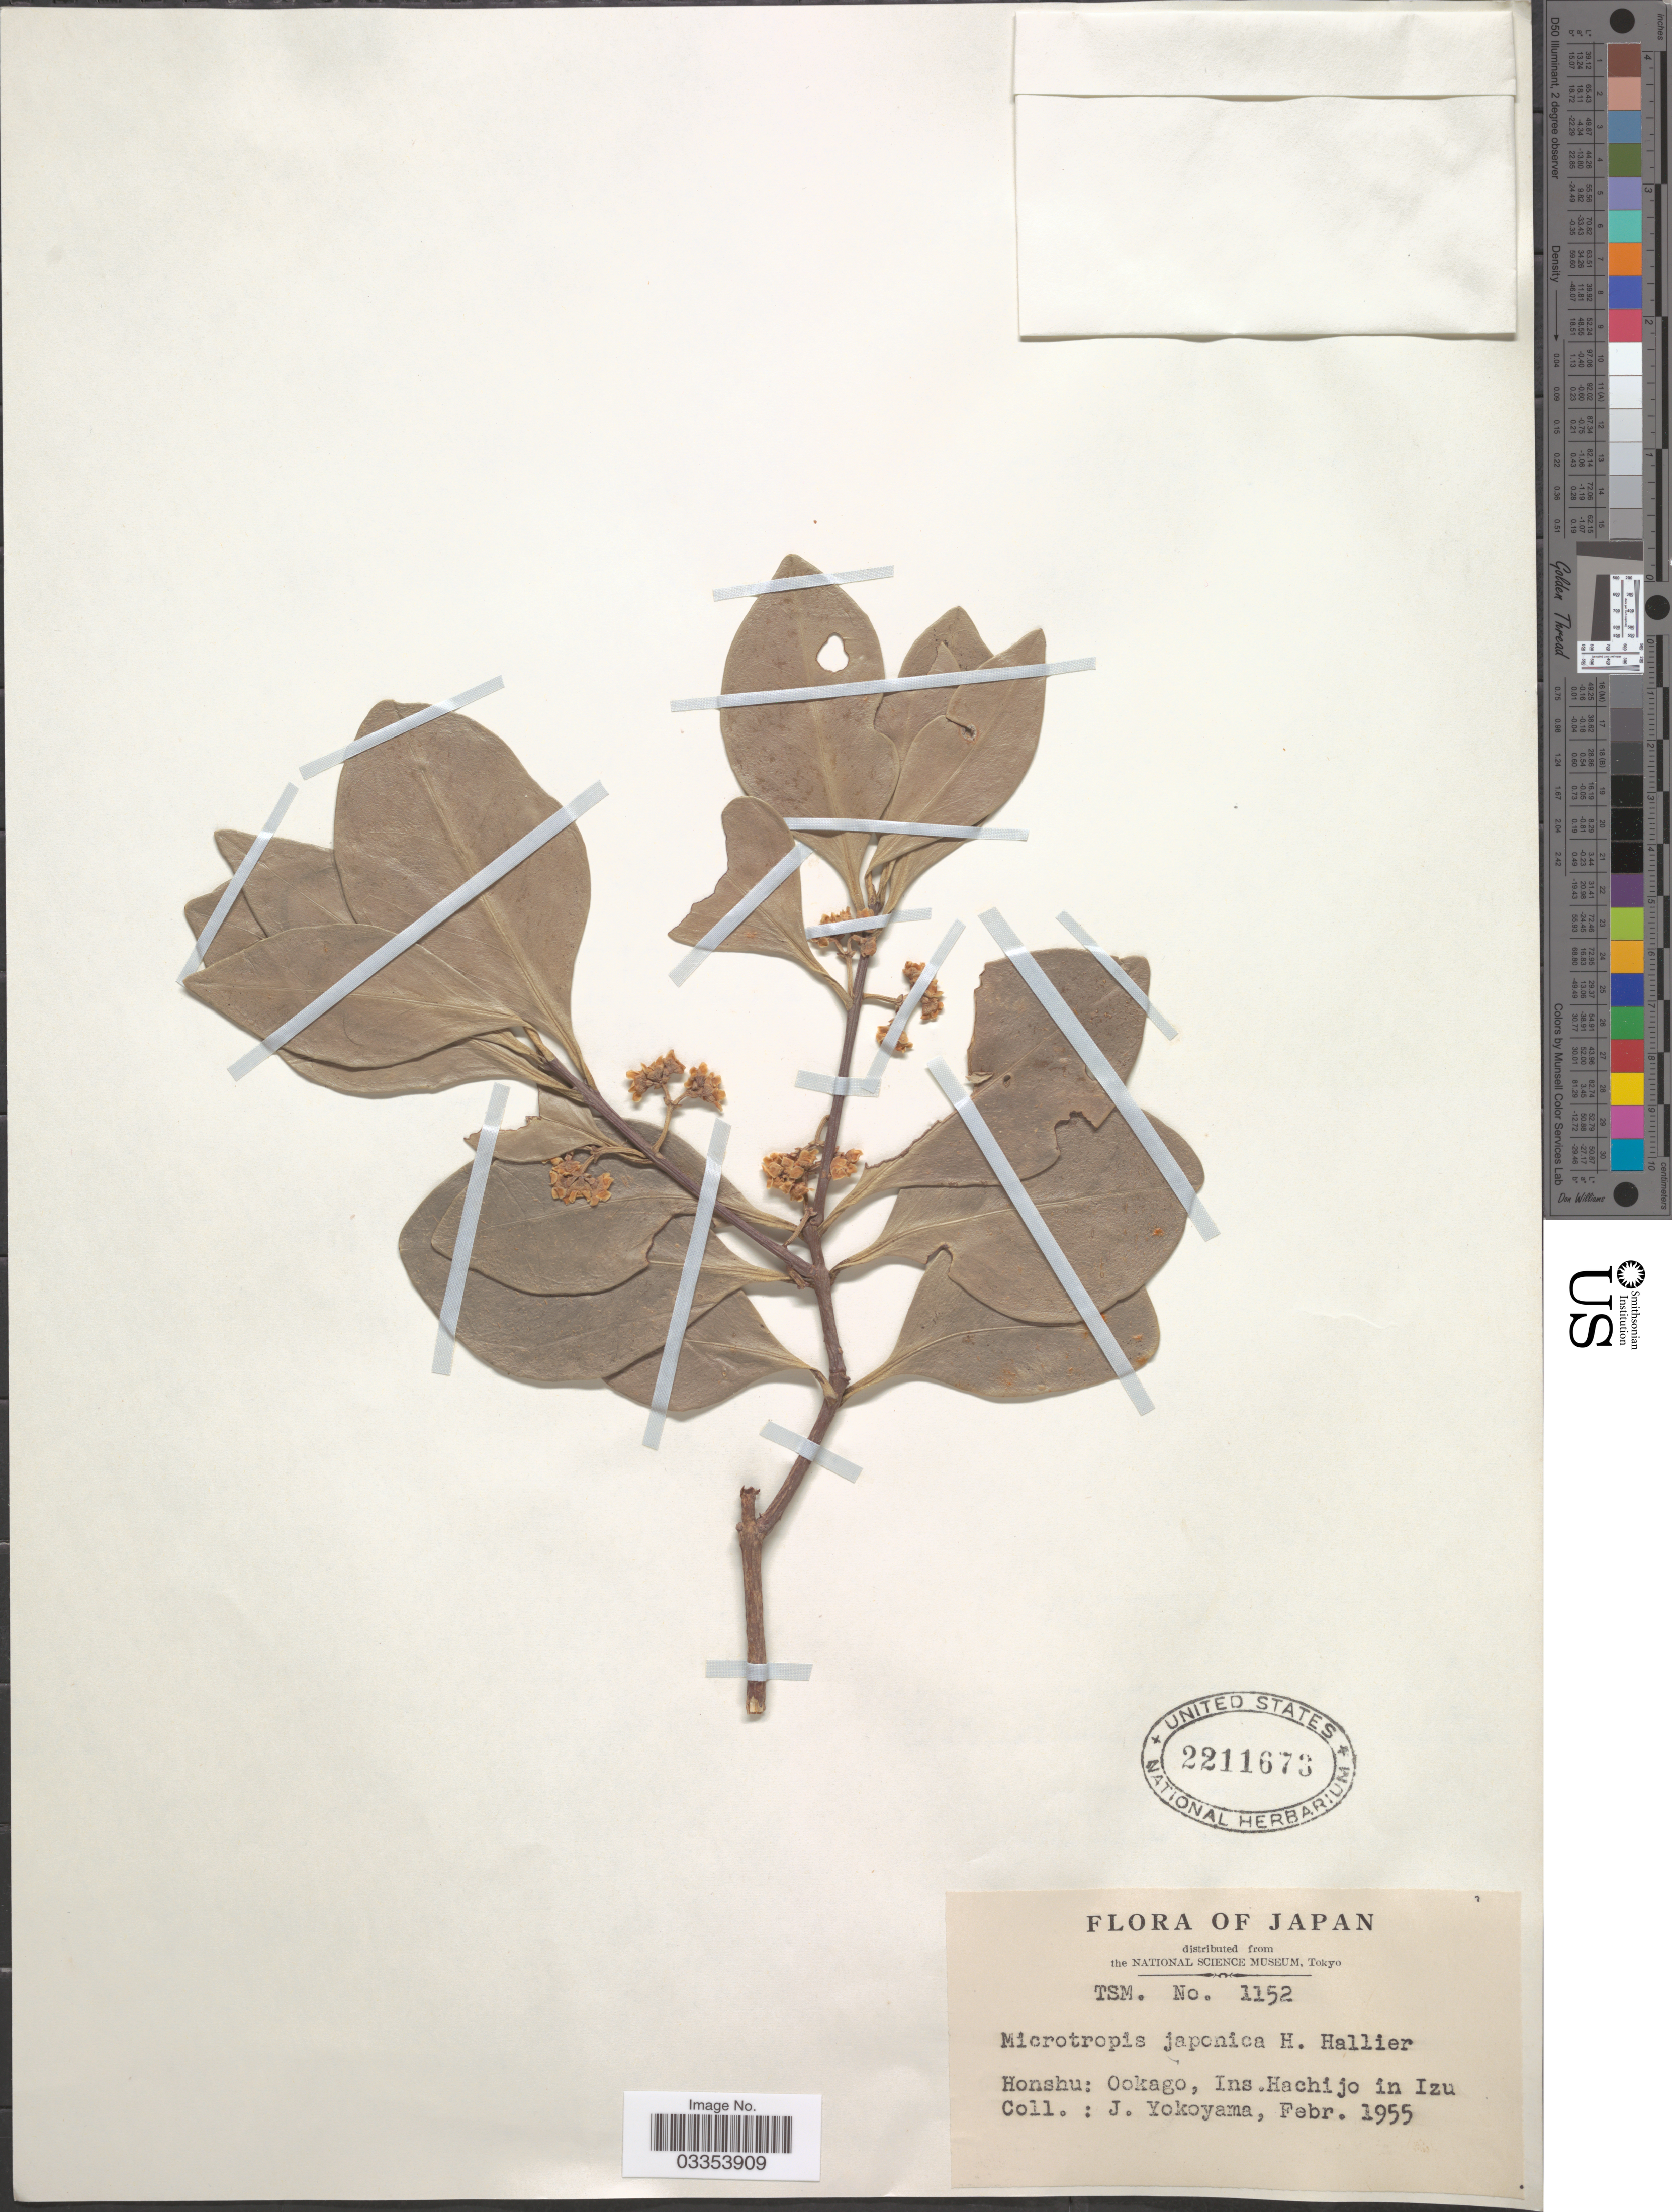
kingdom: Plantae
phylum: Tracheophyta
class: Magnoliopsida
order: Celastrales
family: Celastraceae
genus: Microtropis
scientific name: Microtropis japonica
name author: (Franch. & Sav.) Hallier f.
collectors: J. Yokoyama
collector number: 1152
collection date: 1955-02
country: Japan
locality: Honshu: Ookago, Ins. Hachijo in Izu.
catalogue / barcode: US 2211673